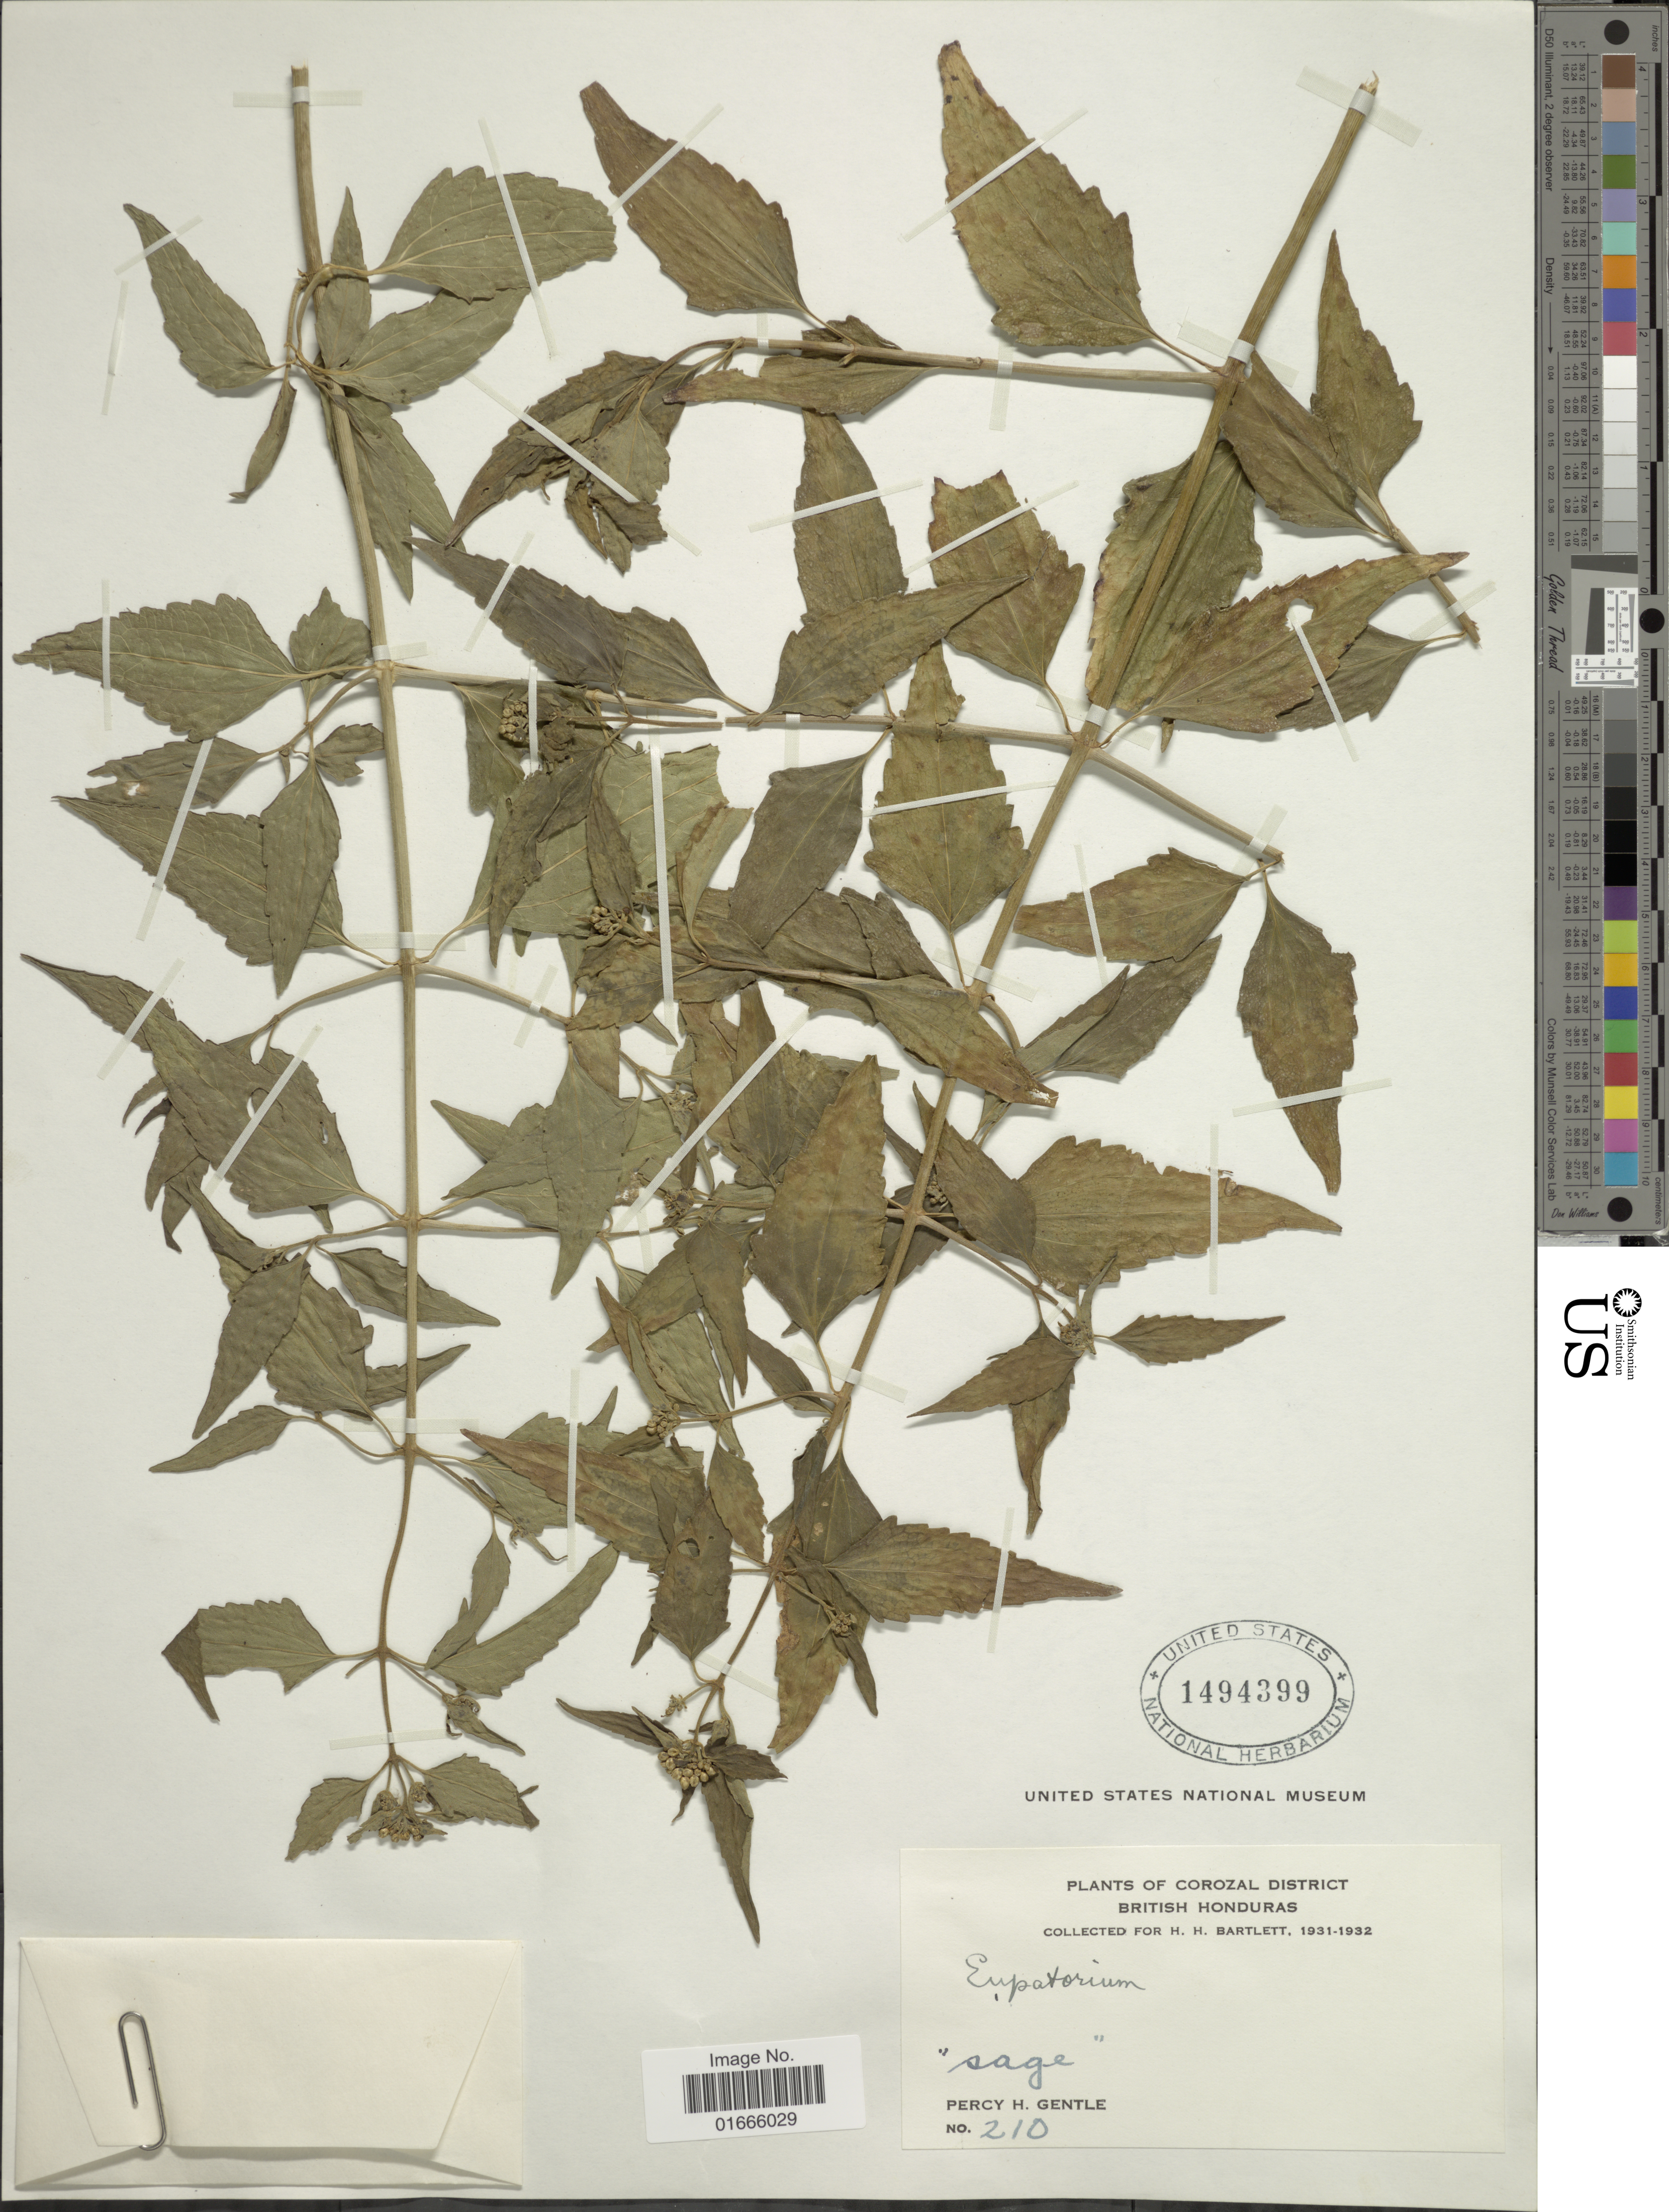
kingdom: Plantae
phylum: Tracheophyta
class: Magnoliopsida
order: Asterales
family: Asteraceae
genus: Chromolaena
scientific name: Chromolaena odorata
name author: (L.) R.M. King & H. Rob.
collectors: P. H. Gentle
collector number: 210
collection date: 1931/1932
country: Belize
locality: British Honduras, "Sage"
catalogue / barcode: US 1494399